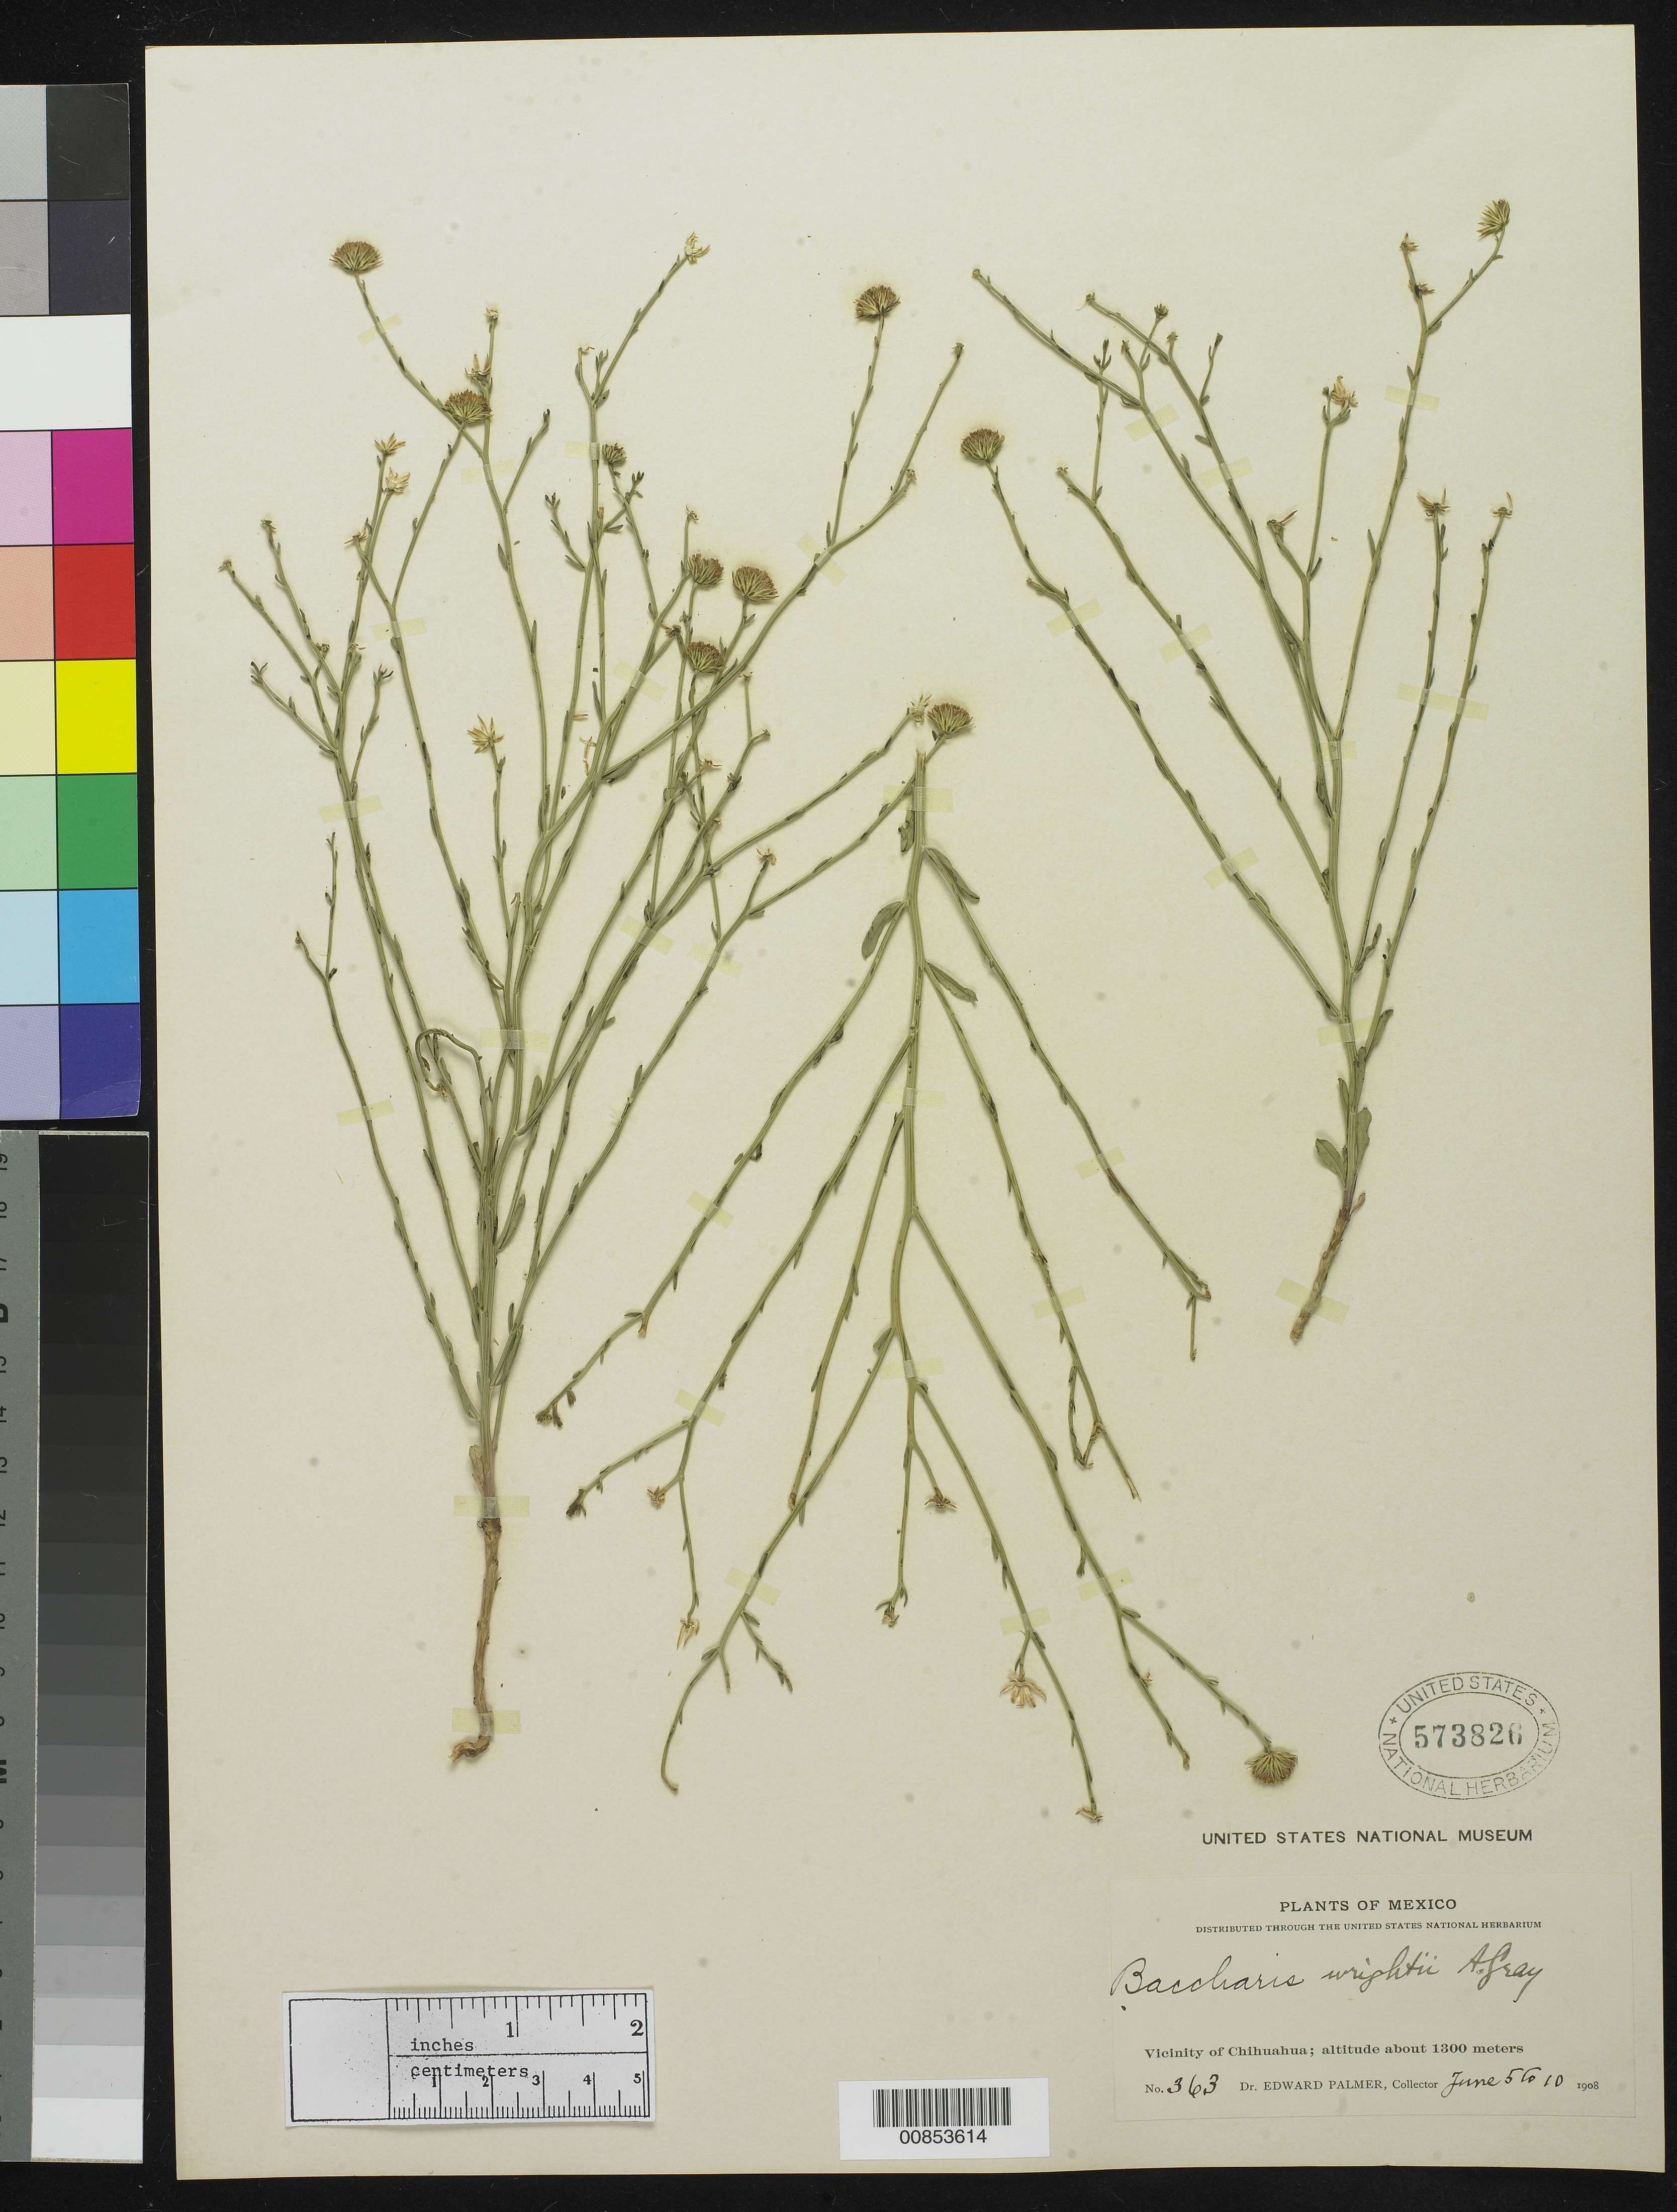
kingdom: Plantae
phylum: Tracheophyta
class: Magnoliopsida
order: Asterales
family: Asteraceae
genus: Baccharis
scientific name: Baccharis wrightii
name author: A. Gray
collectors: E. Palmer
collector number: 363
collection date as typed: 05 Jun 1908 to 10 Jun 1908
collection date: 1908-06-05/1908-06-10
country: Mexico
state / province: Chihuahua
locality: Vicinity of Chihuahua.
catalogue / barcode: US 573826